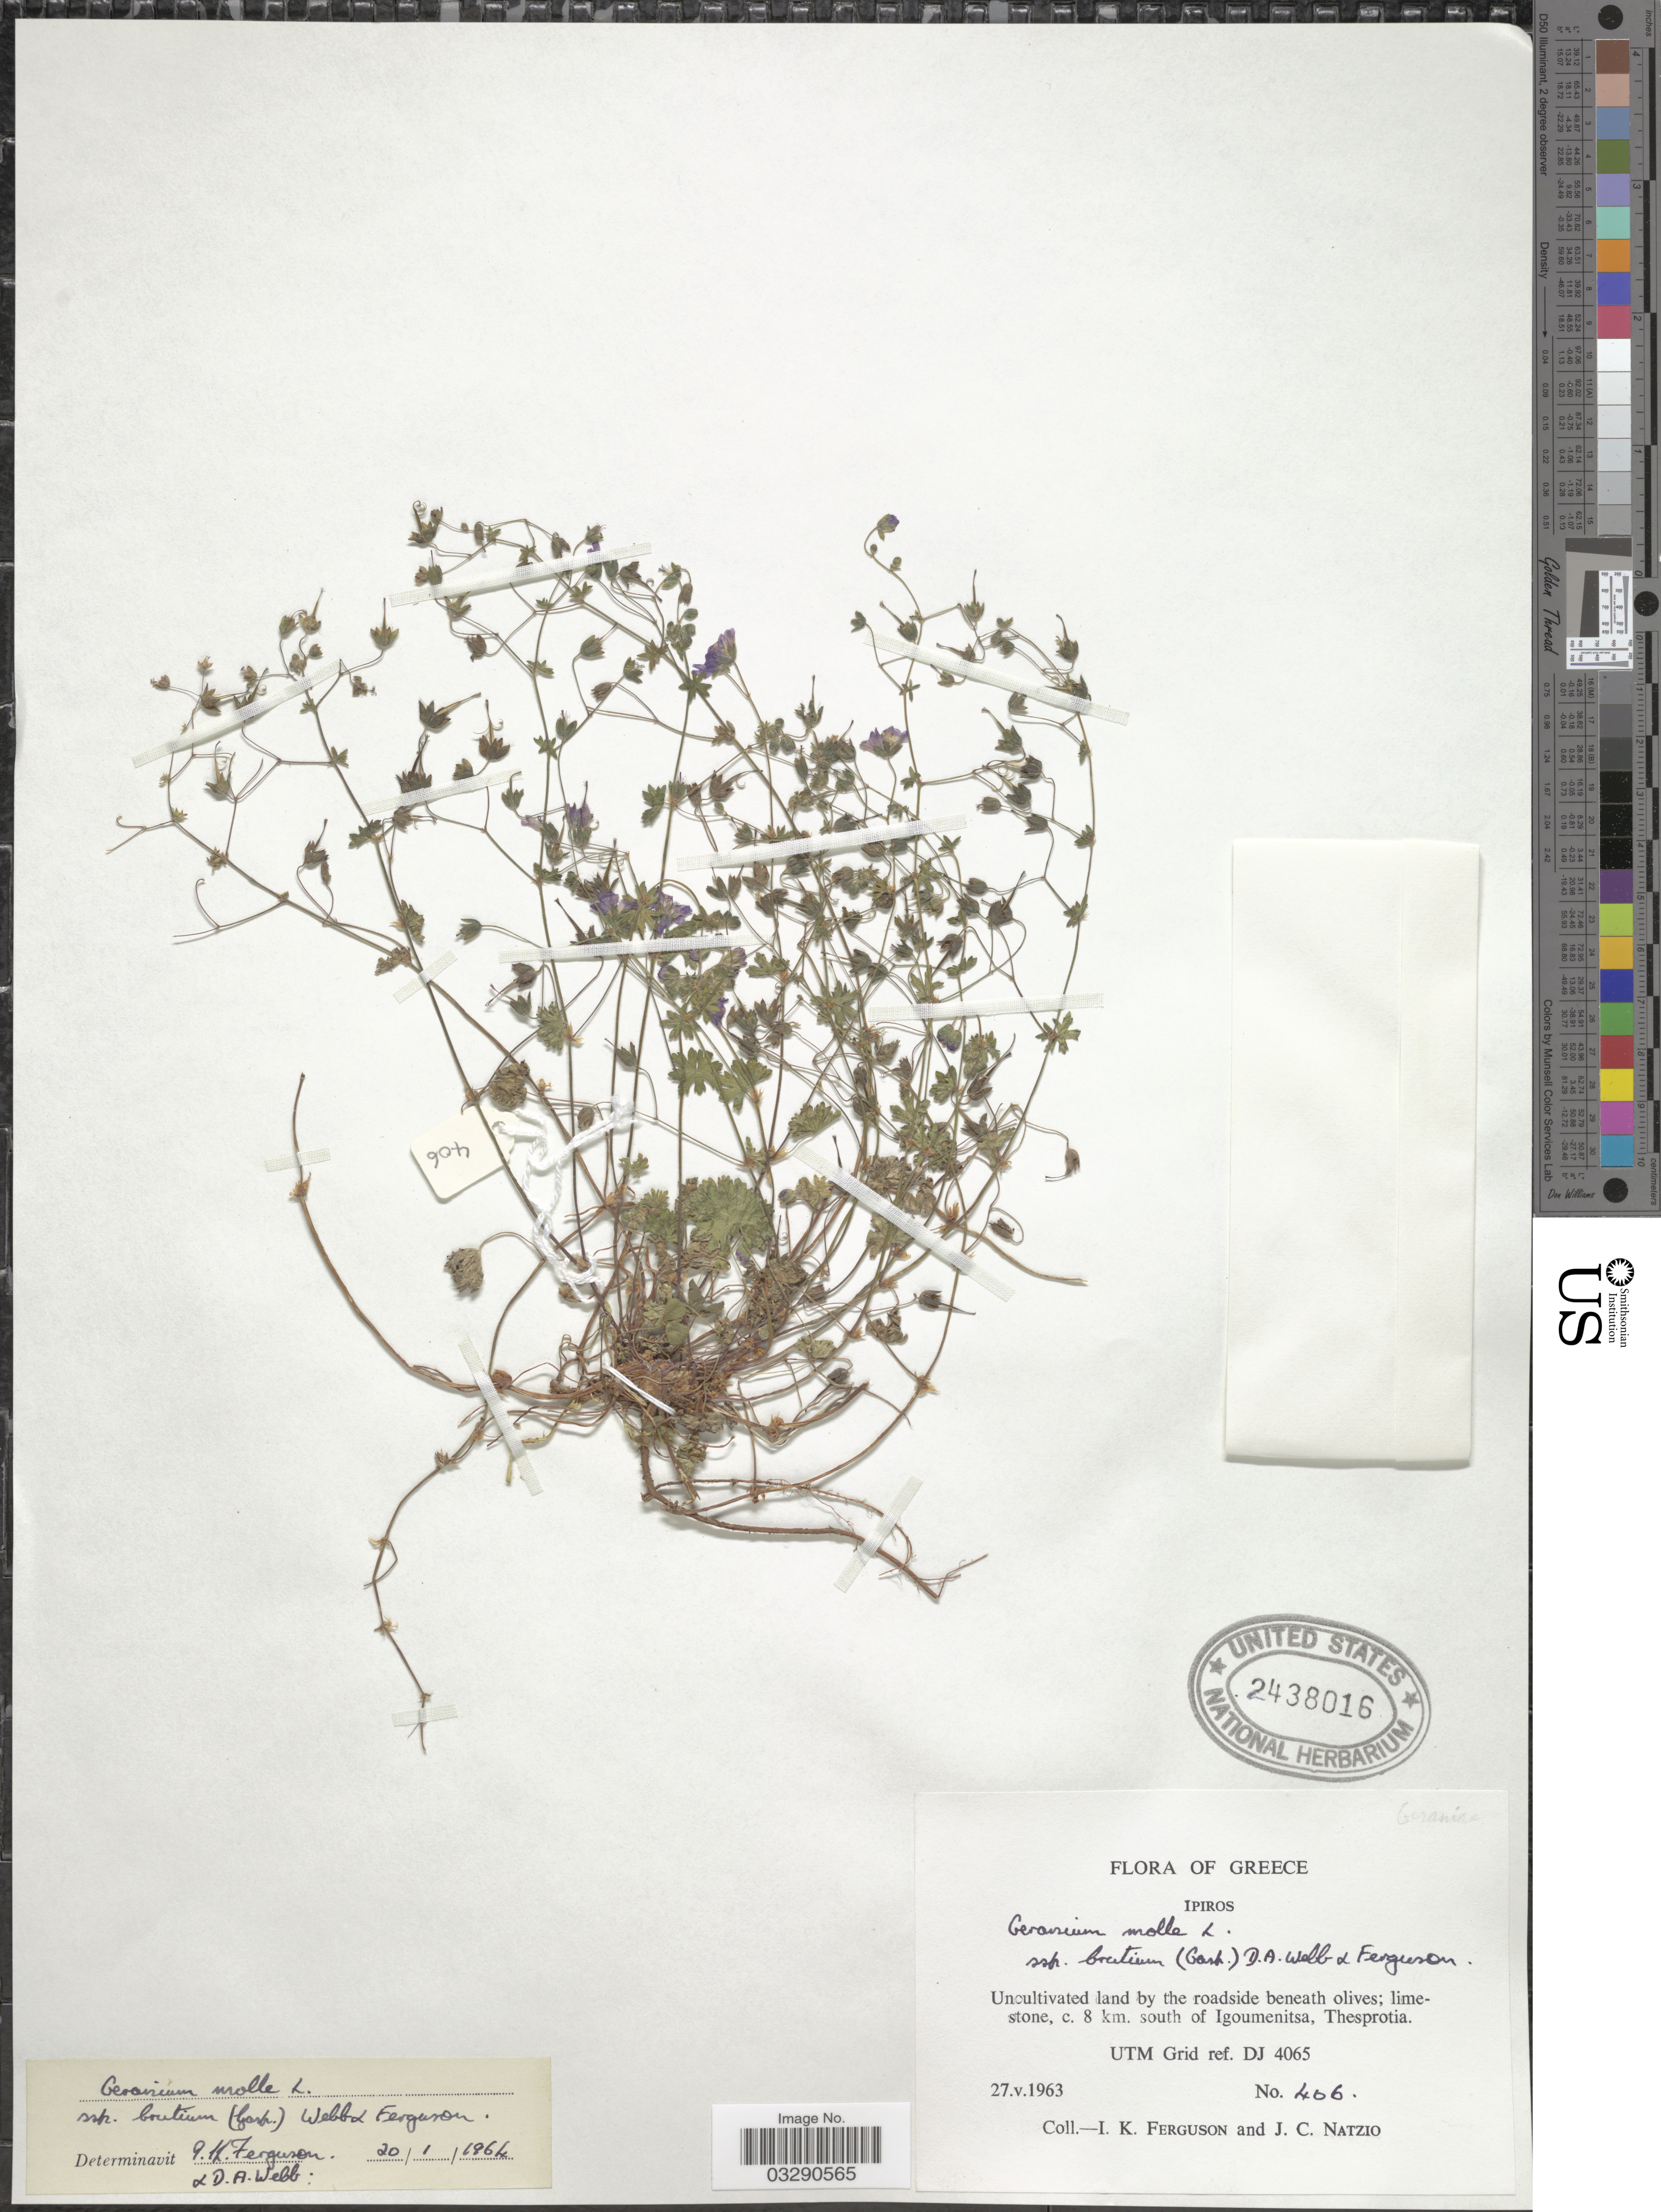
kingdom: Plantae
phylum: Tracheophyta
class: Magnoliopsida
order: Geraniales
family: Geraniaceae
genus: Geranium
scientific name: Geranium molle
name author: L.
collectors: I. K. Ferguson & J. Natzio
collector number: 406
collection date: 1963-05-27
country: Greece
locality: Ipiros. C. 8 km. south of Igoumenitsa, Thesprotia. UTM Grid ref. DJ 4065.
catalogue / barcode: US 2438016